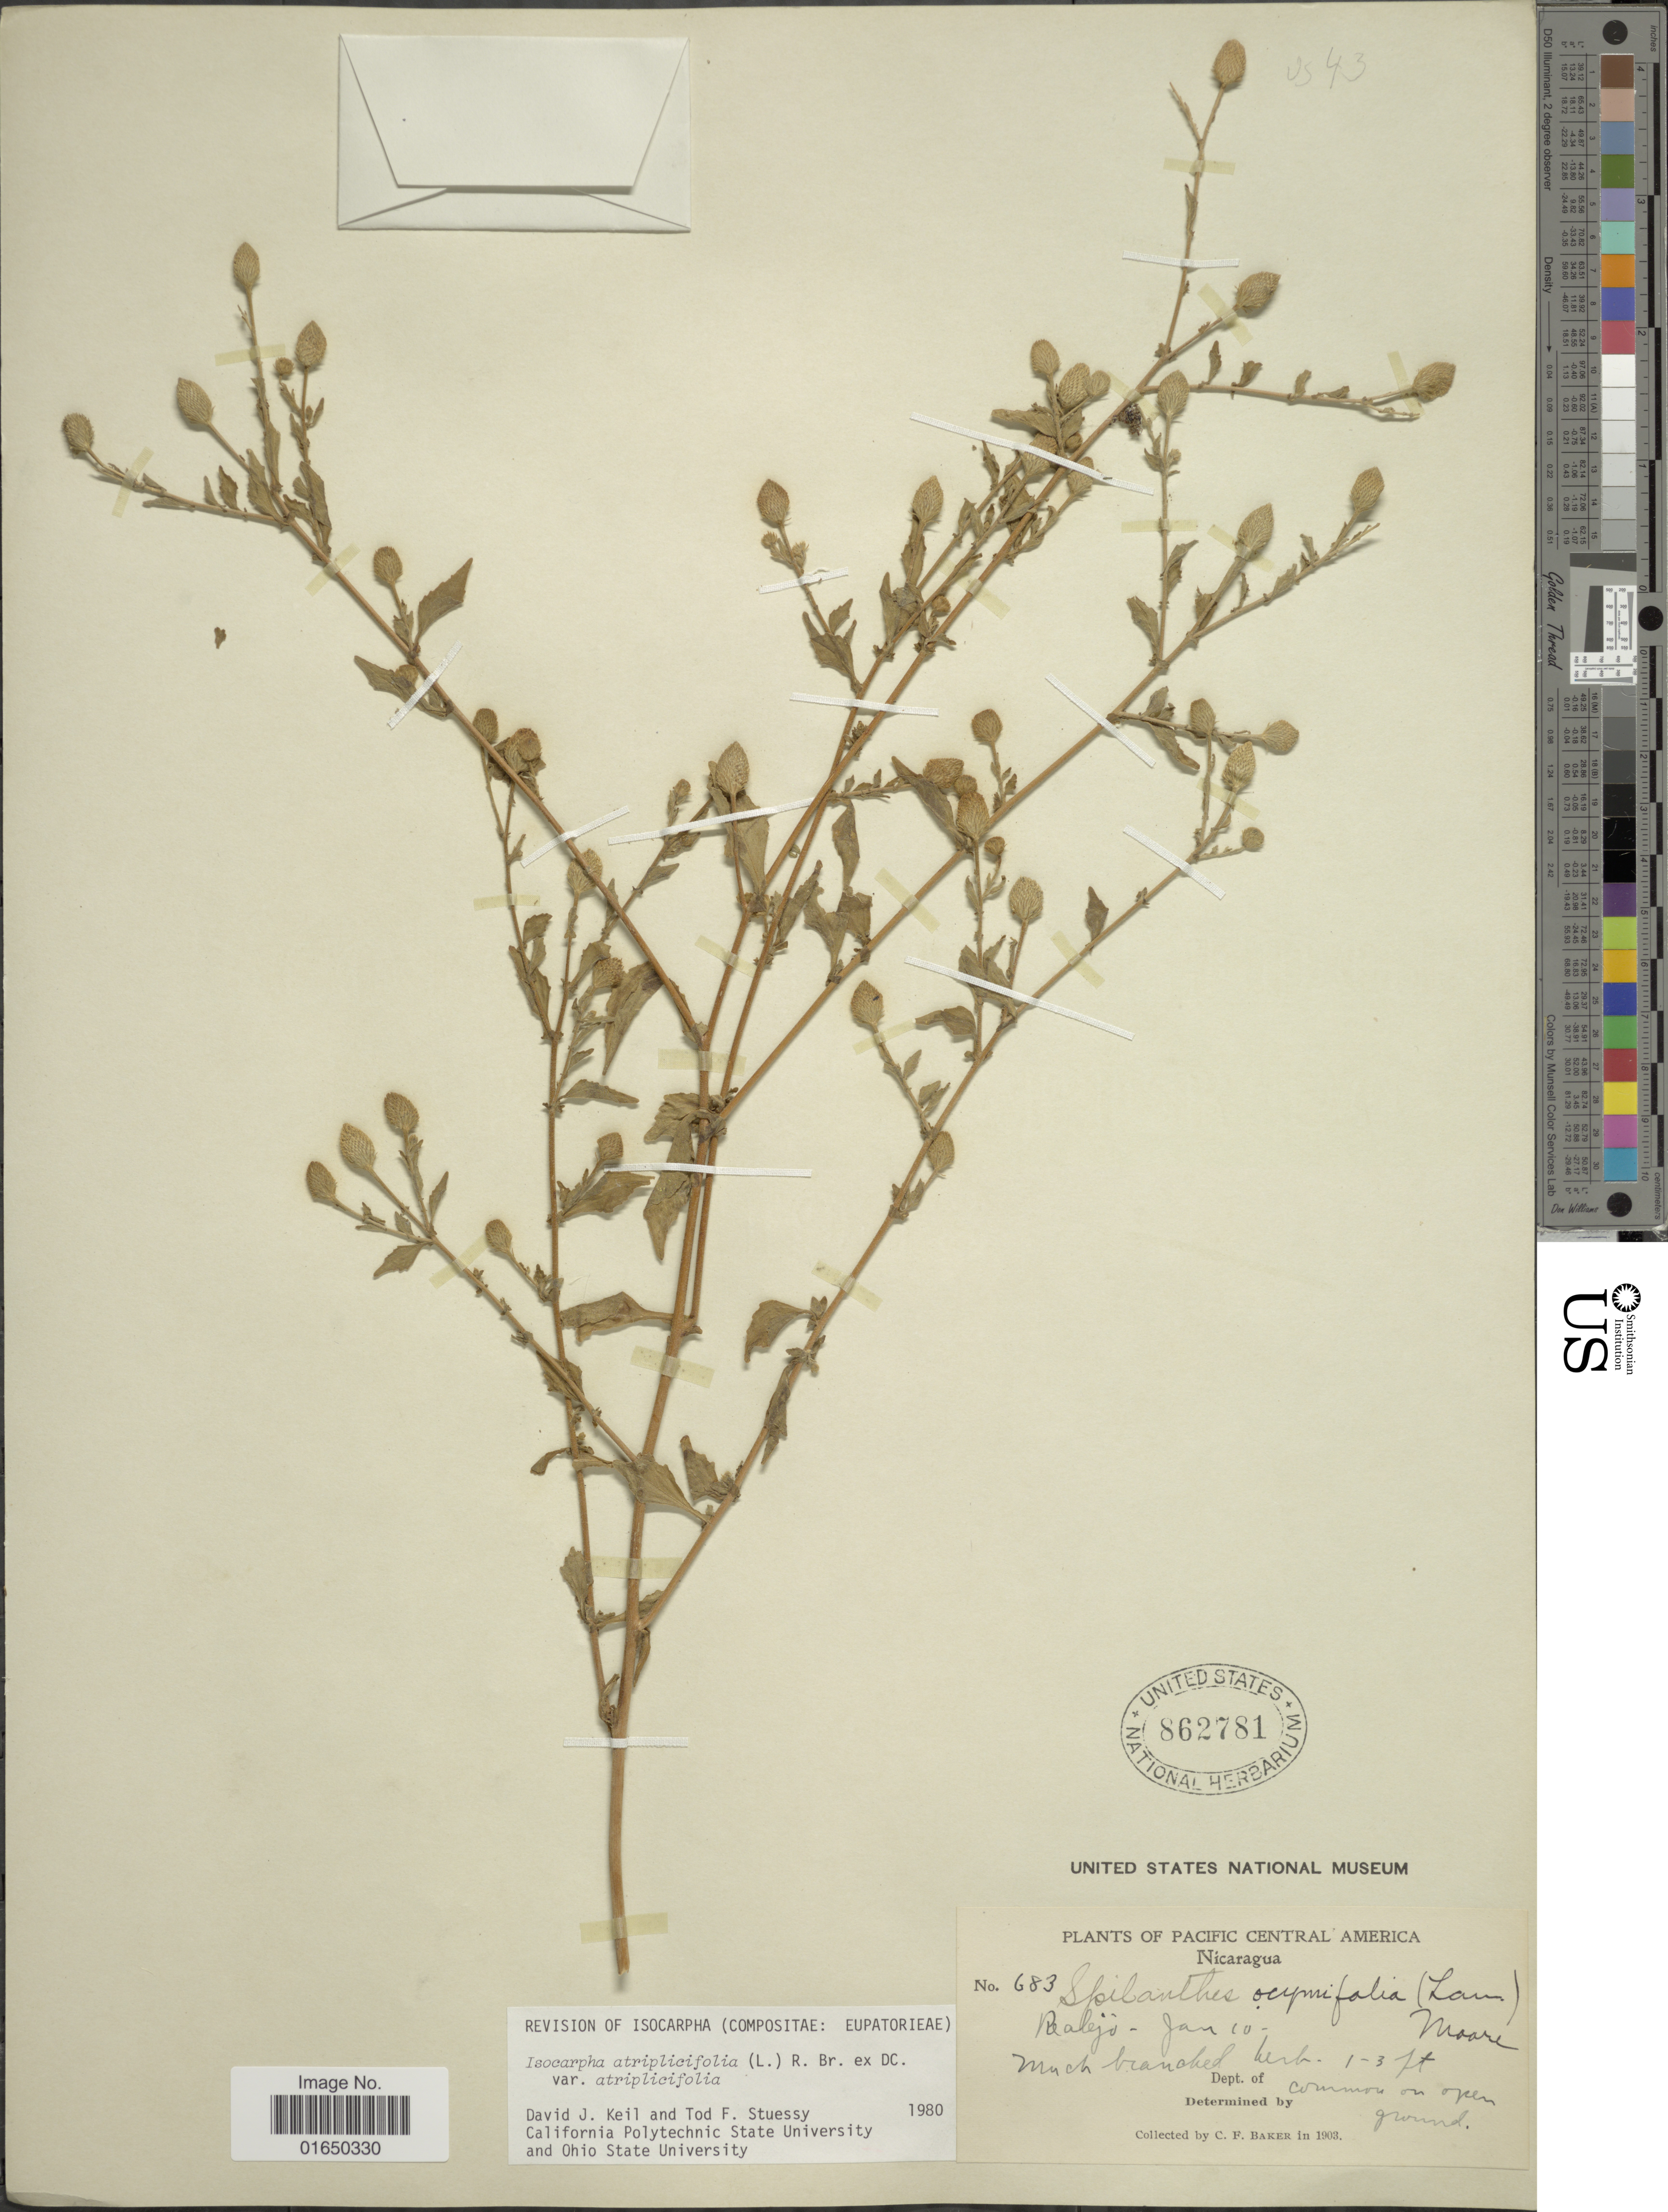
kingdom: Plantae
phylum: Tracheophyta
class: Magnoliopsida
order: Asterales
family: Asteraceae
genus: Isocarpha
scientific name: Isocarpha atriplicifolia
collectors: C. F. Baker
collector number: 683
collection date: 1903-01-10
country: Nicaragua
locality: Pacific Central America,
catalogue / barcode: US 862781